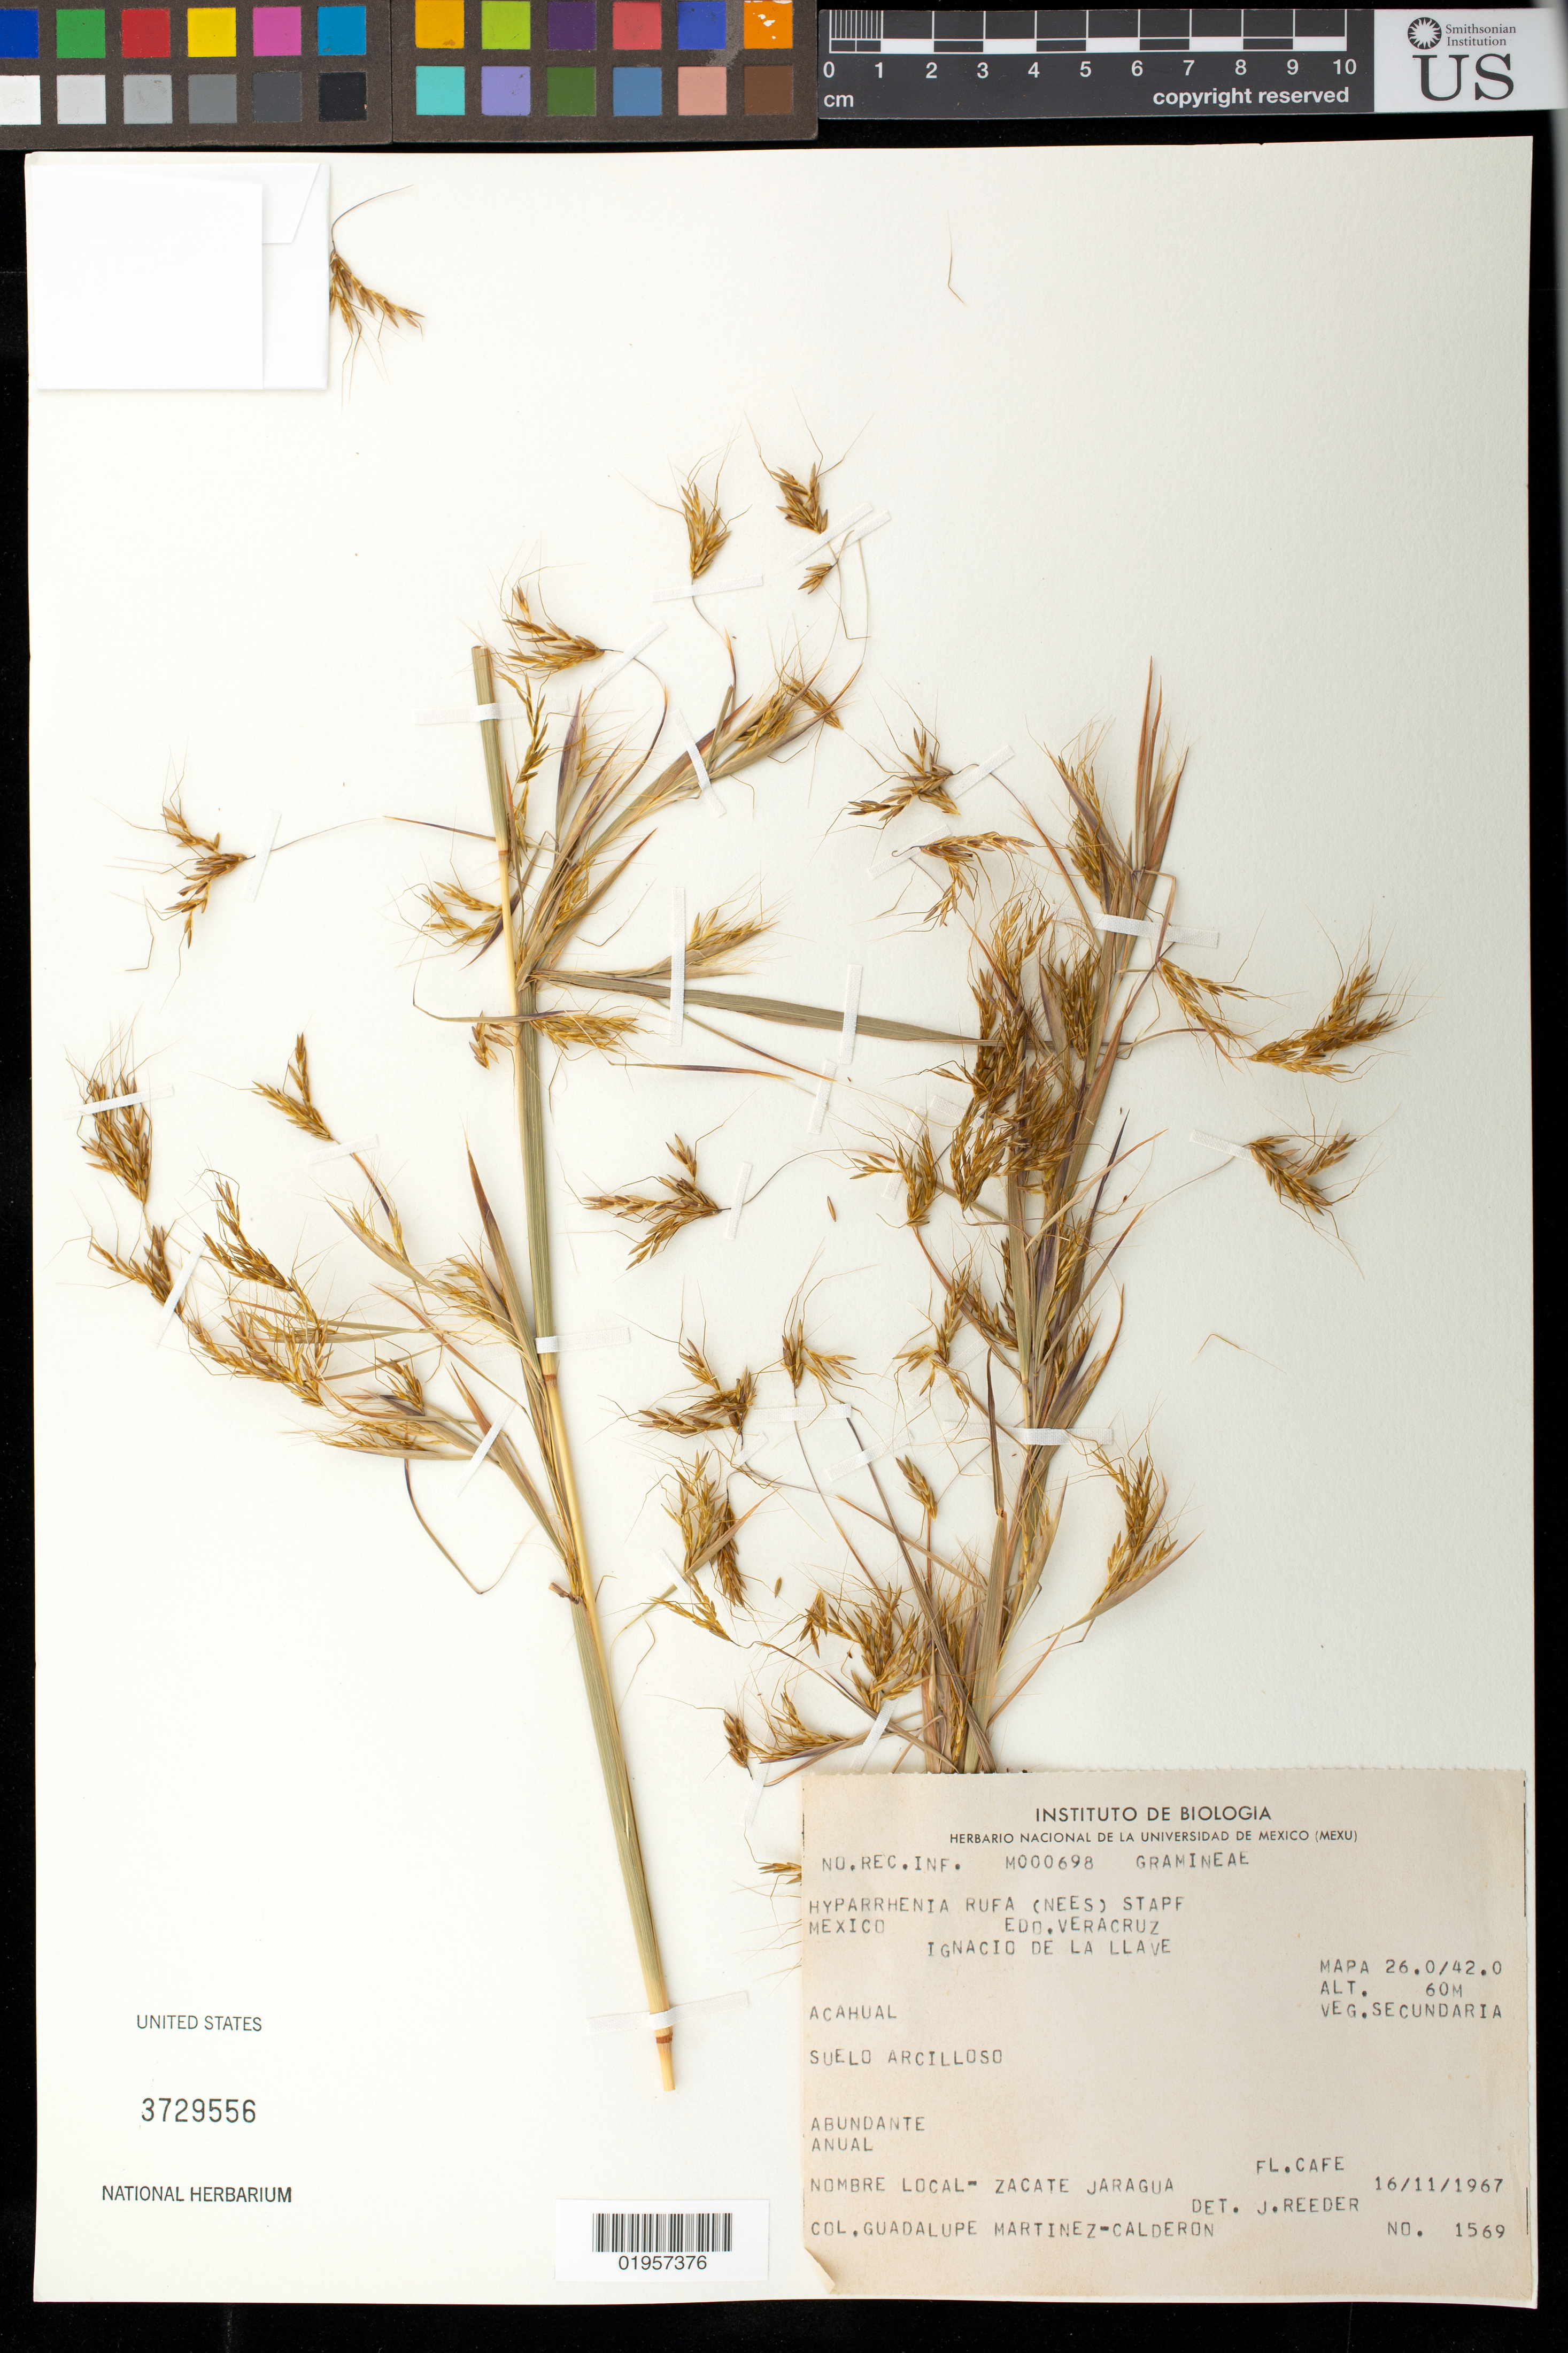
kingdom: Plantae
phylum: Tracheophyta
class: Liliopsida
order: Poales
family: Poaceae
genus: Hyparrhenia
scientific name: Hyparrhenia rufa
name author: (Nees) Stapf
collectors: G. Martínez Calderón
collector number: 1569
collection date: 1967-11-16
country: Mexico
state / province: Veracruz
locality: Ignacio de La Llave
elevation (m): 60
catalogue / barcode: US 3729556